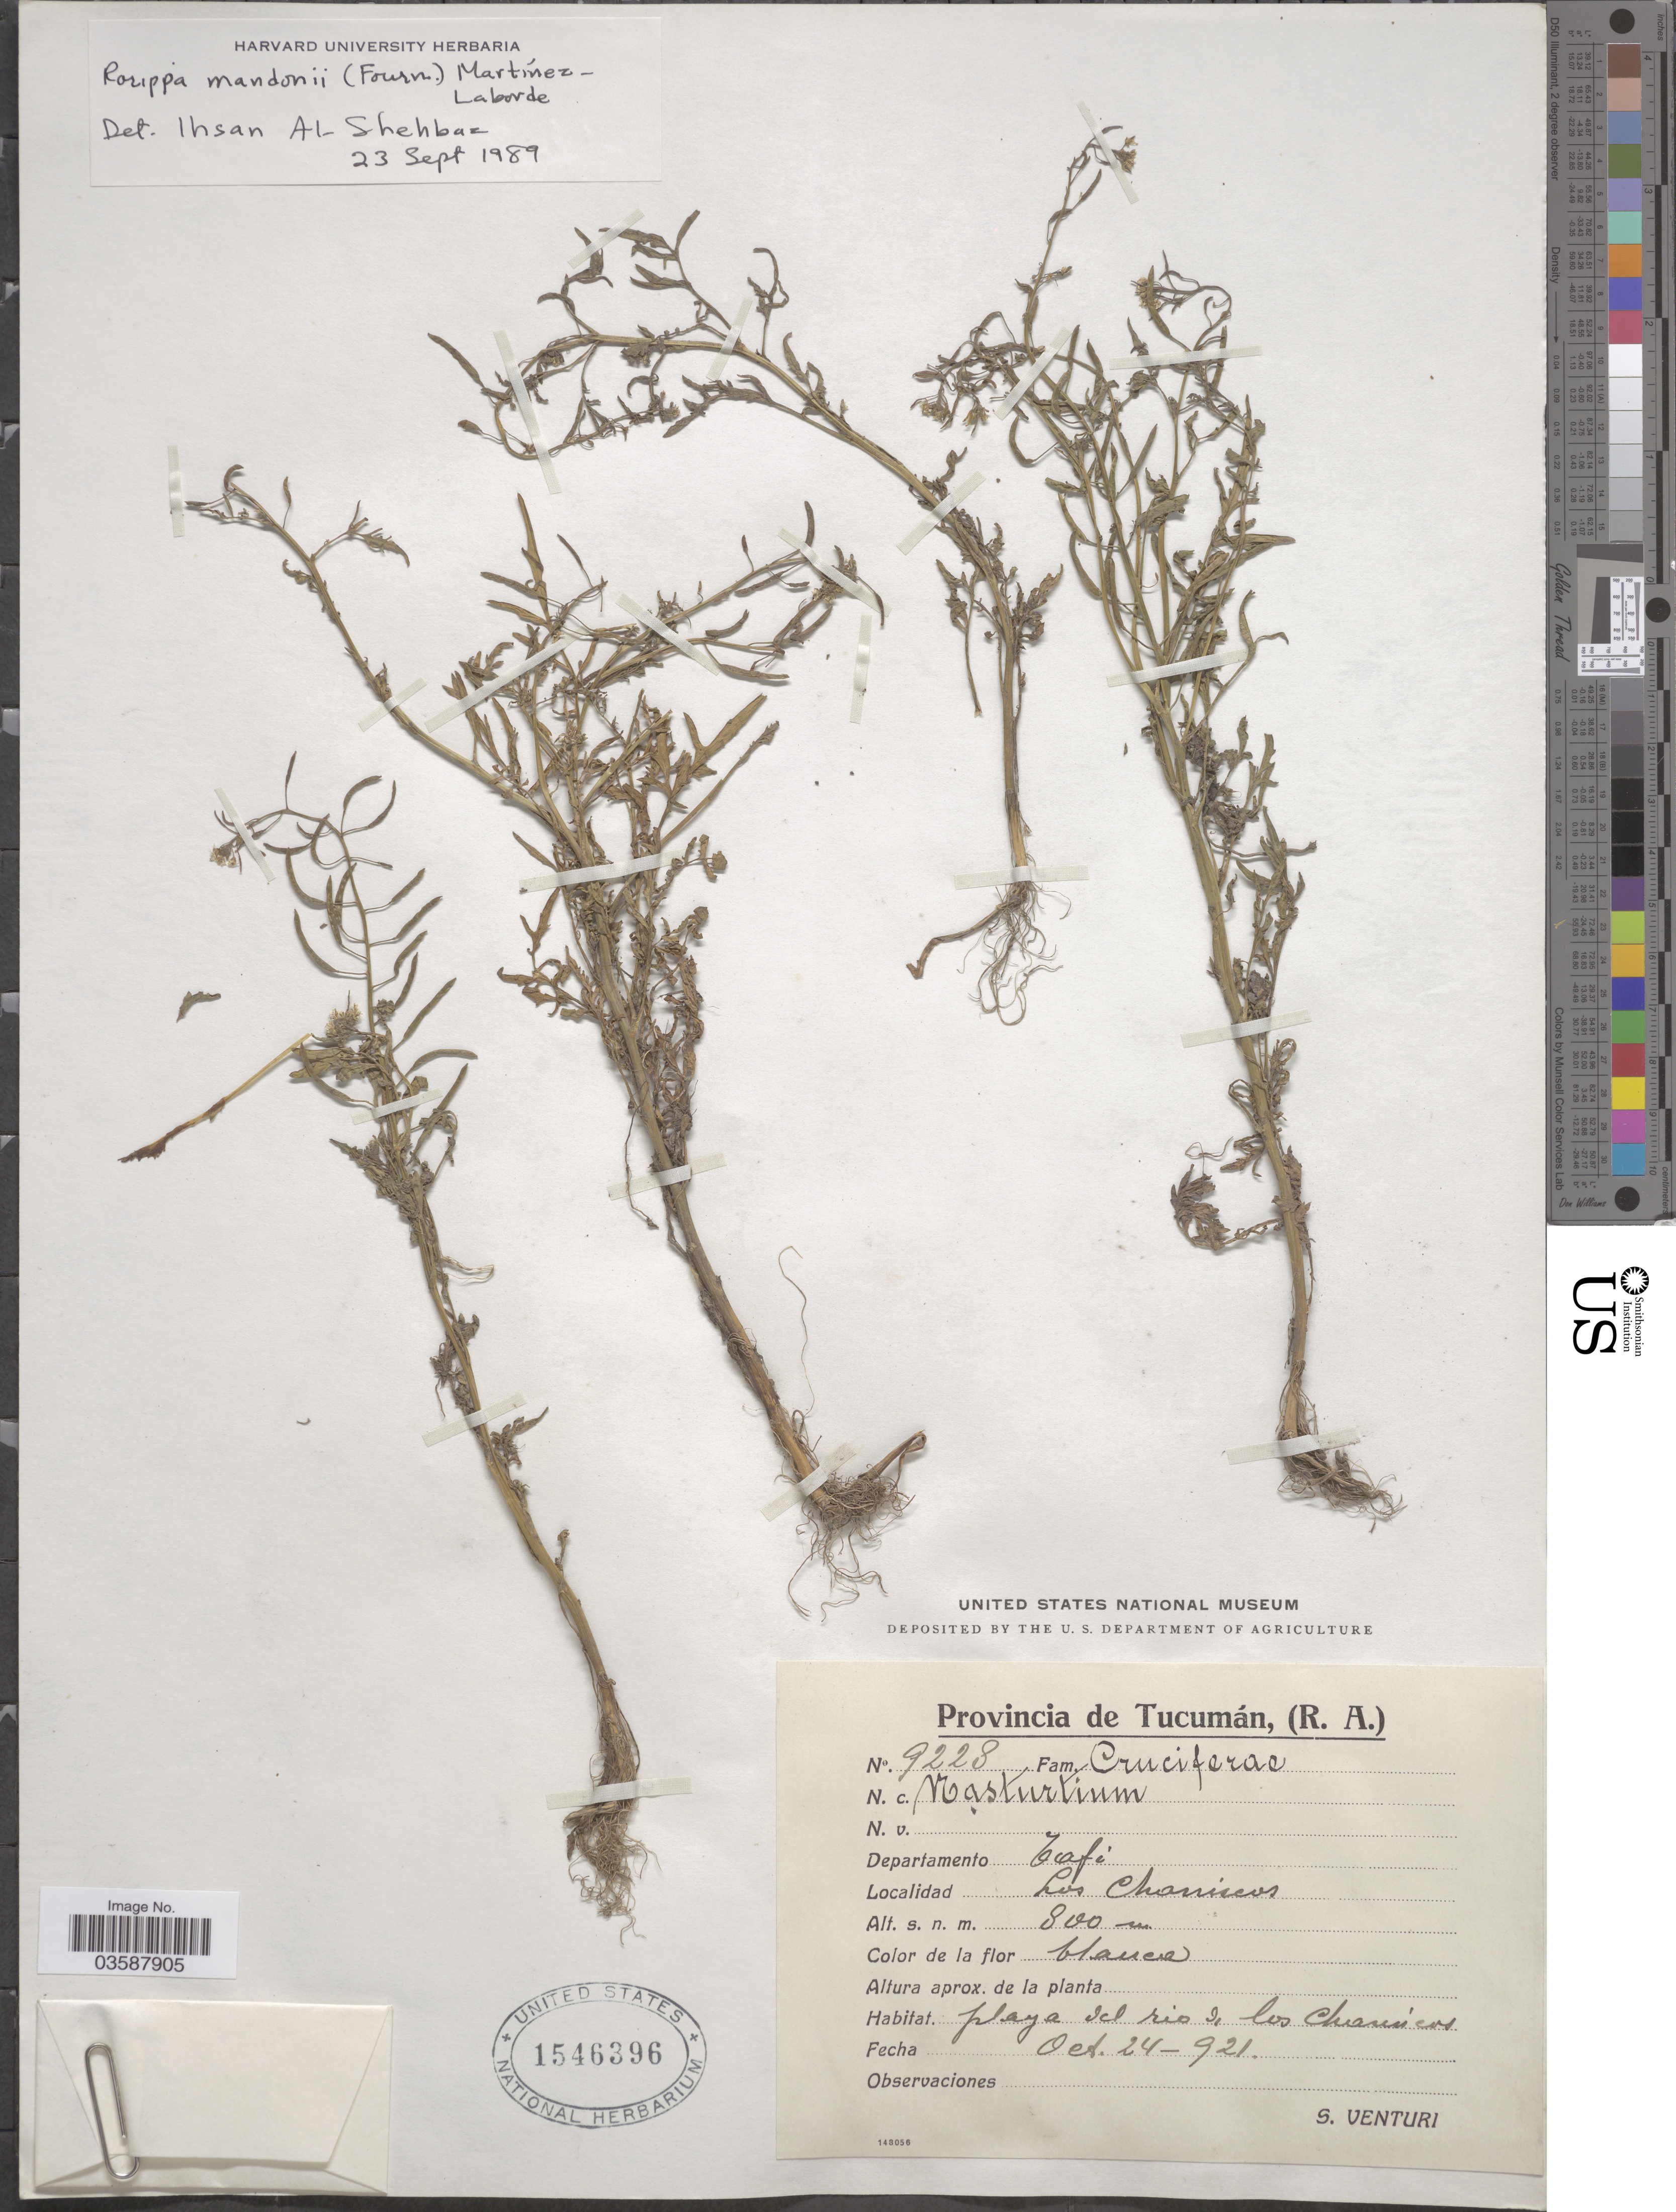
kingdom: Plantae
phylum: Tracheophyta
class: Magnoliopsida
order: Brassicales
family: Brassicaceae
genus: Rorippa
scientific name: Rorippa mandonii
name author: (E. Fourn.) Martinez-Laborde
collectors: S. Venturi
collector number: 9228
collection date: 1921-10-24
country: Argentina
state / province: Tucuman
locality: Departamento Tafi, Los Chanicos. Playa del rio de los Chanicos.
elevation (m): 800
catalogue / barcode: US 1546396